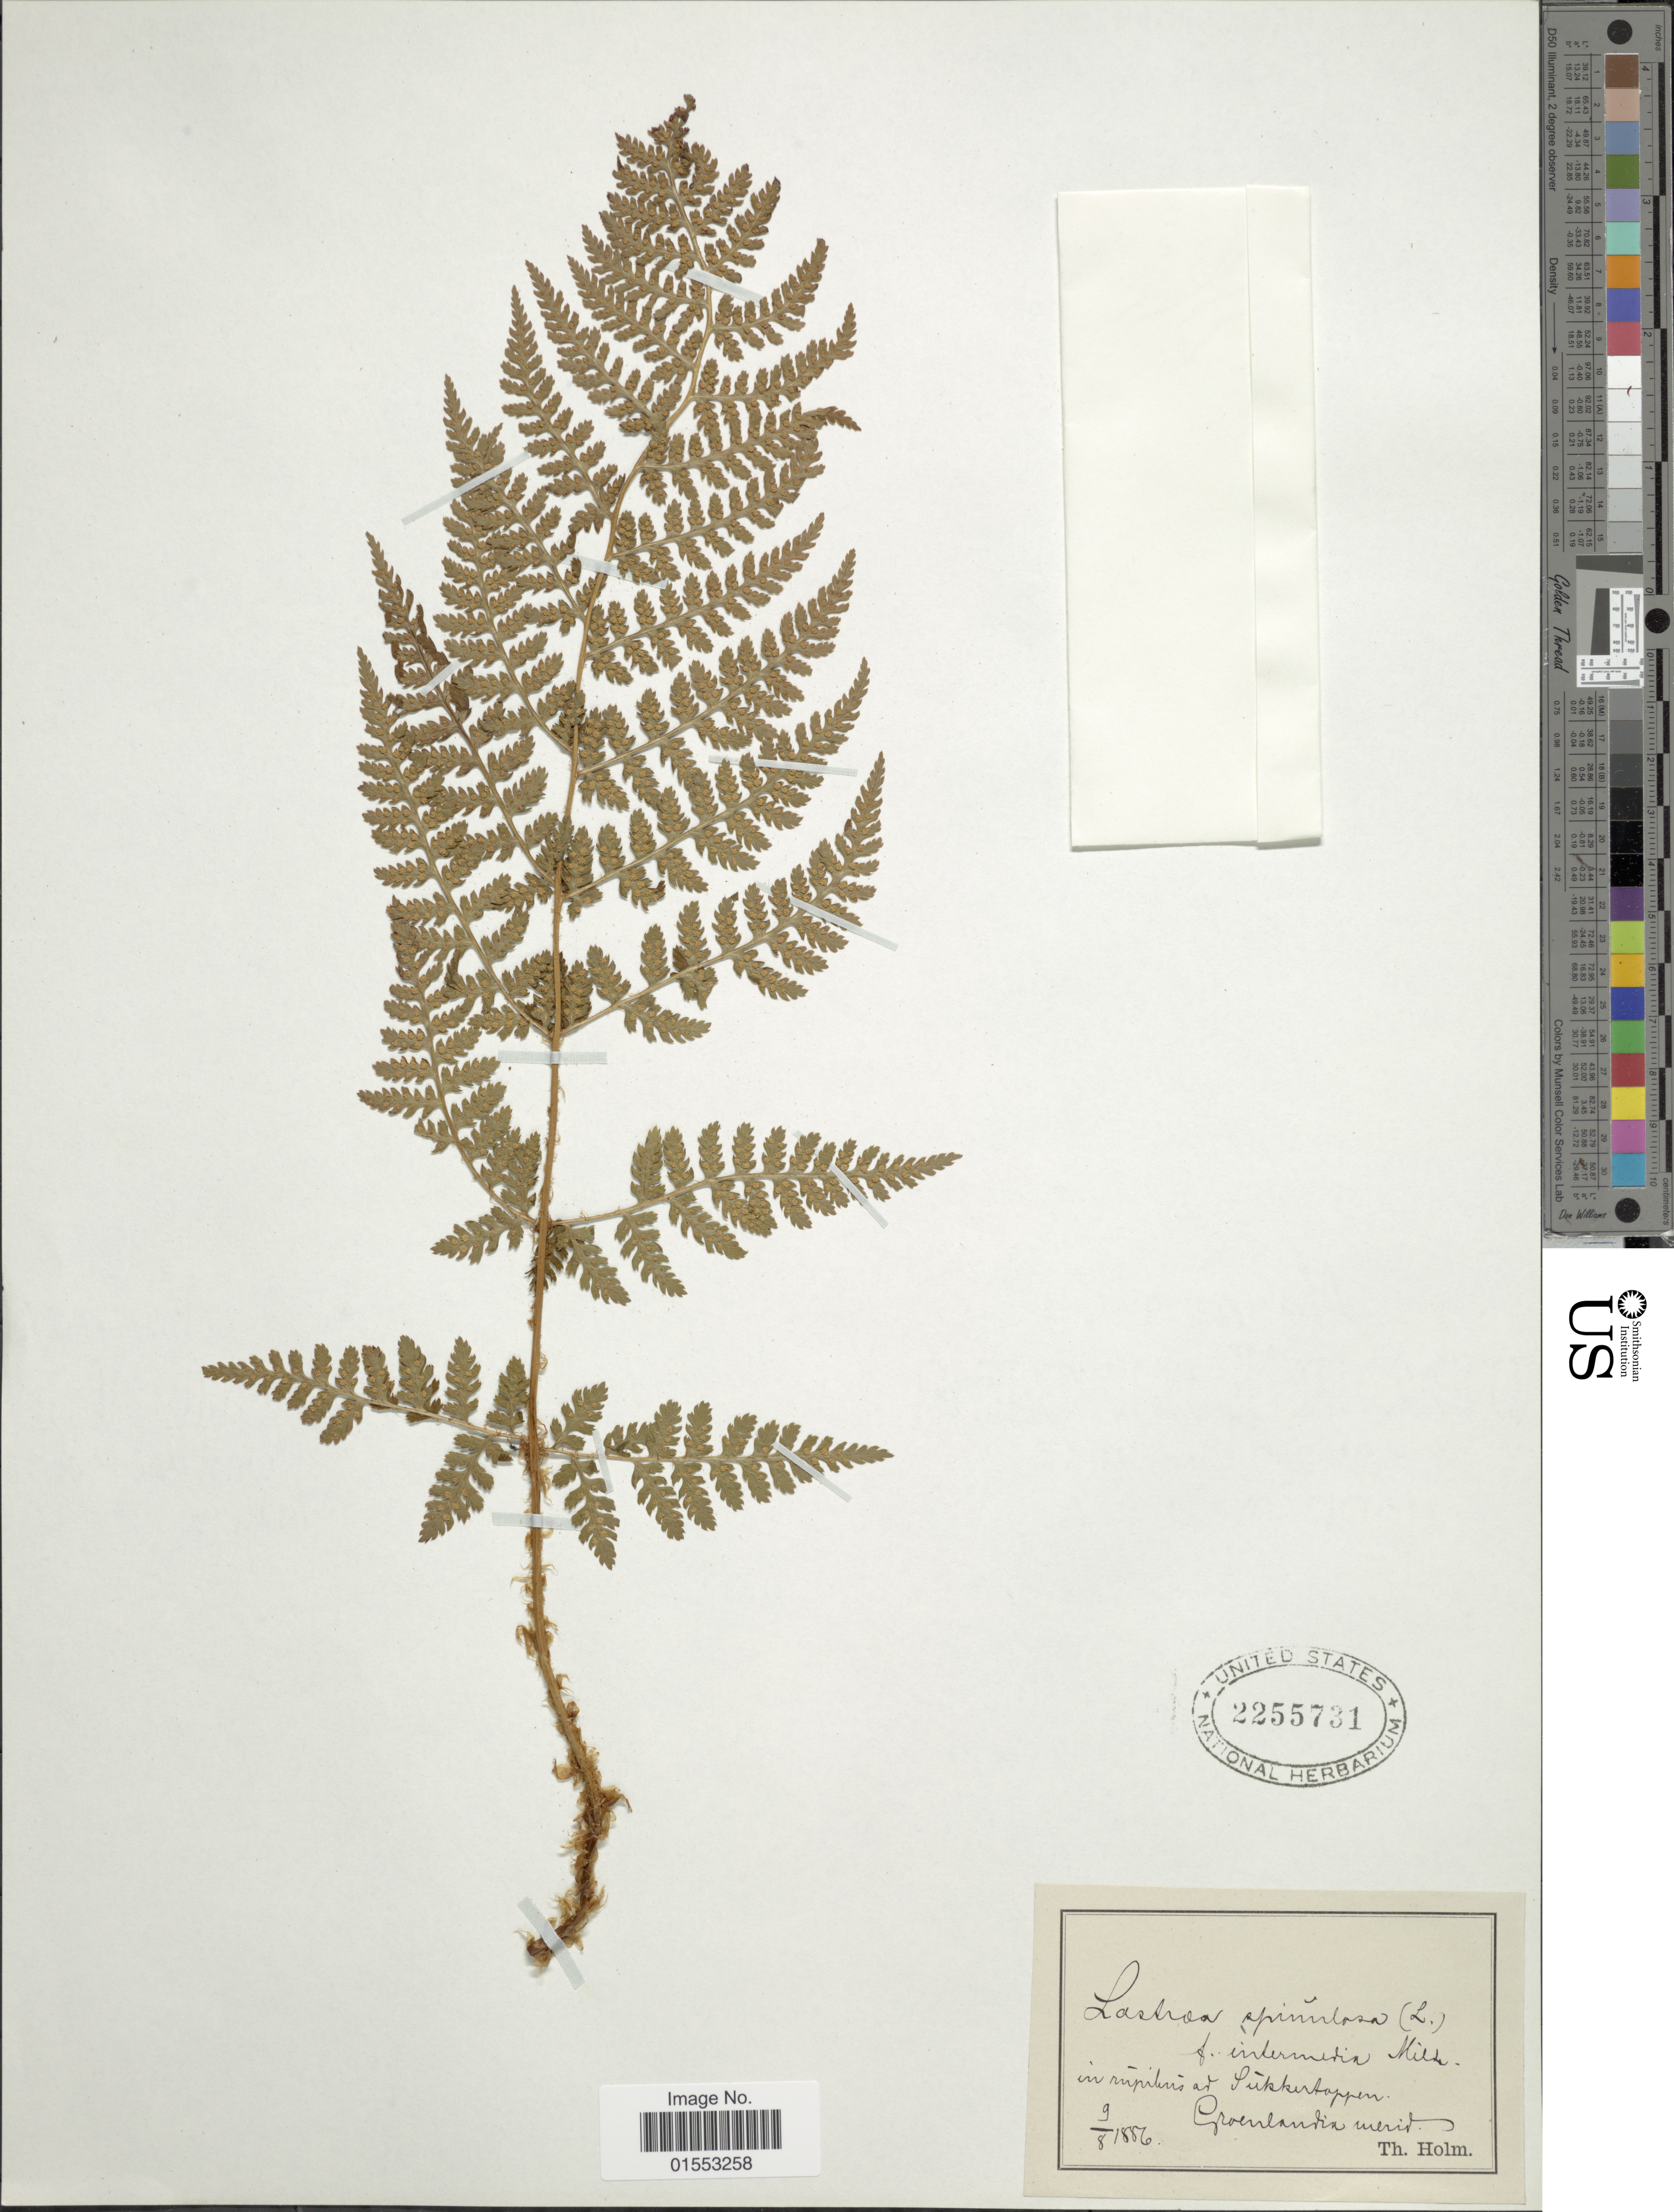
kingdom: Plantae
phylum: Tracheophyta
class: Polypodiopsida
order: Polypodiales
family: Dryopteridaceae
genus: Dryopteris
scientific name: Dryopteris dilatata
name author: (Hoffm.) A. Gray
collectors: T. Holm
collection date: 1886-08-09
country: Greenland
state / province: Qeqqata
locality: In rupidus ad Lukkertoppen, groenlandia merid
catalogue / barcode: US 2255731